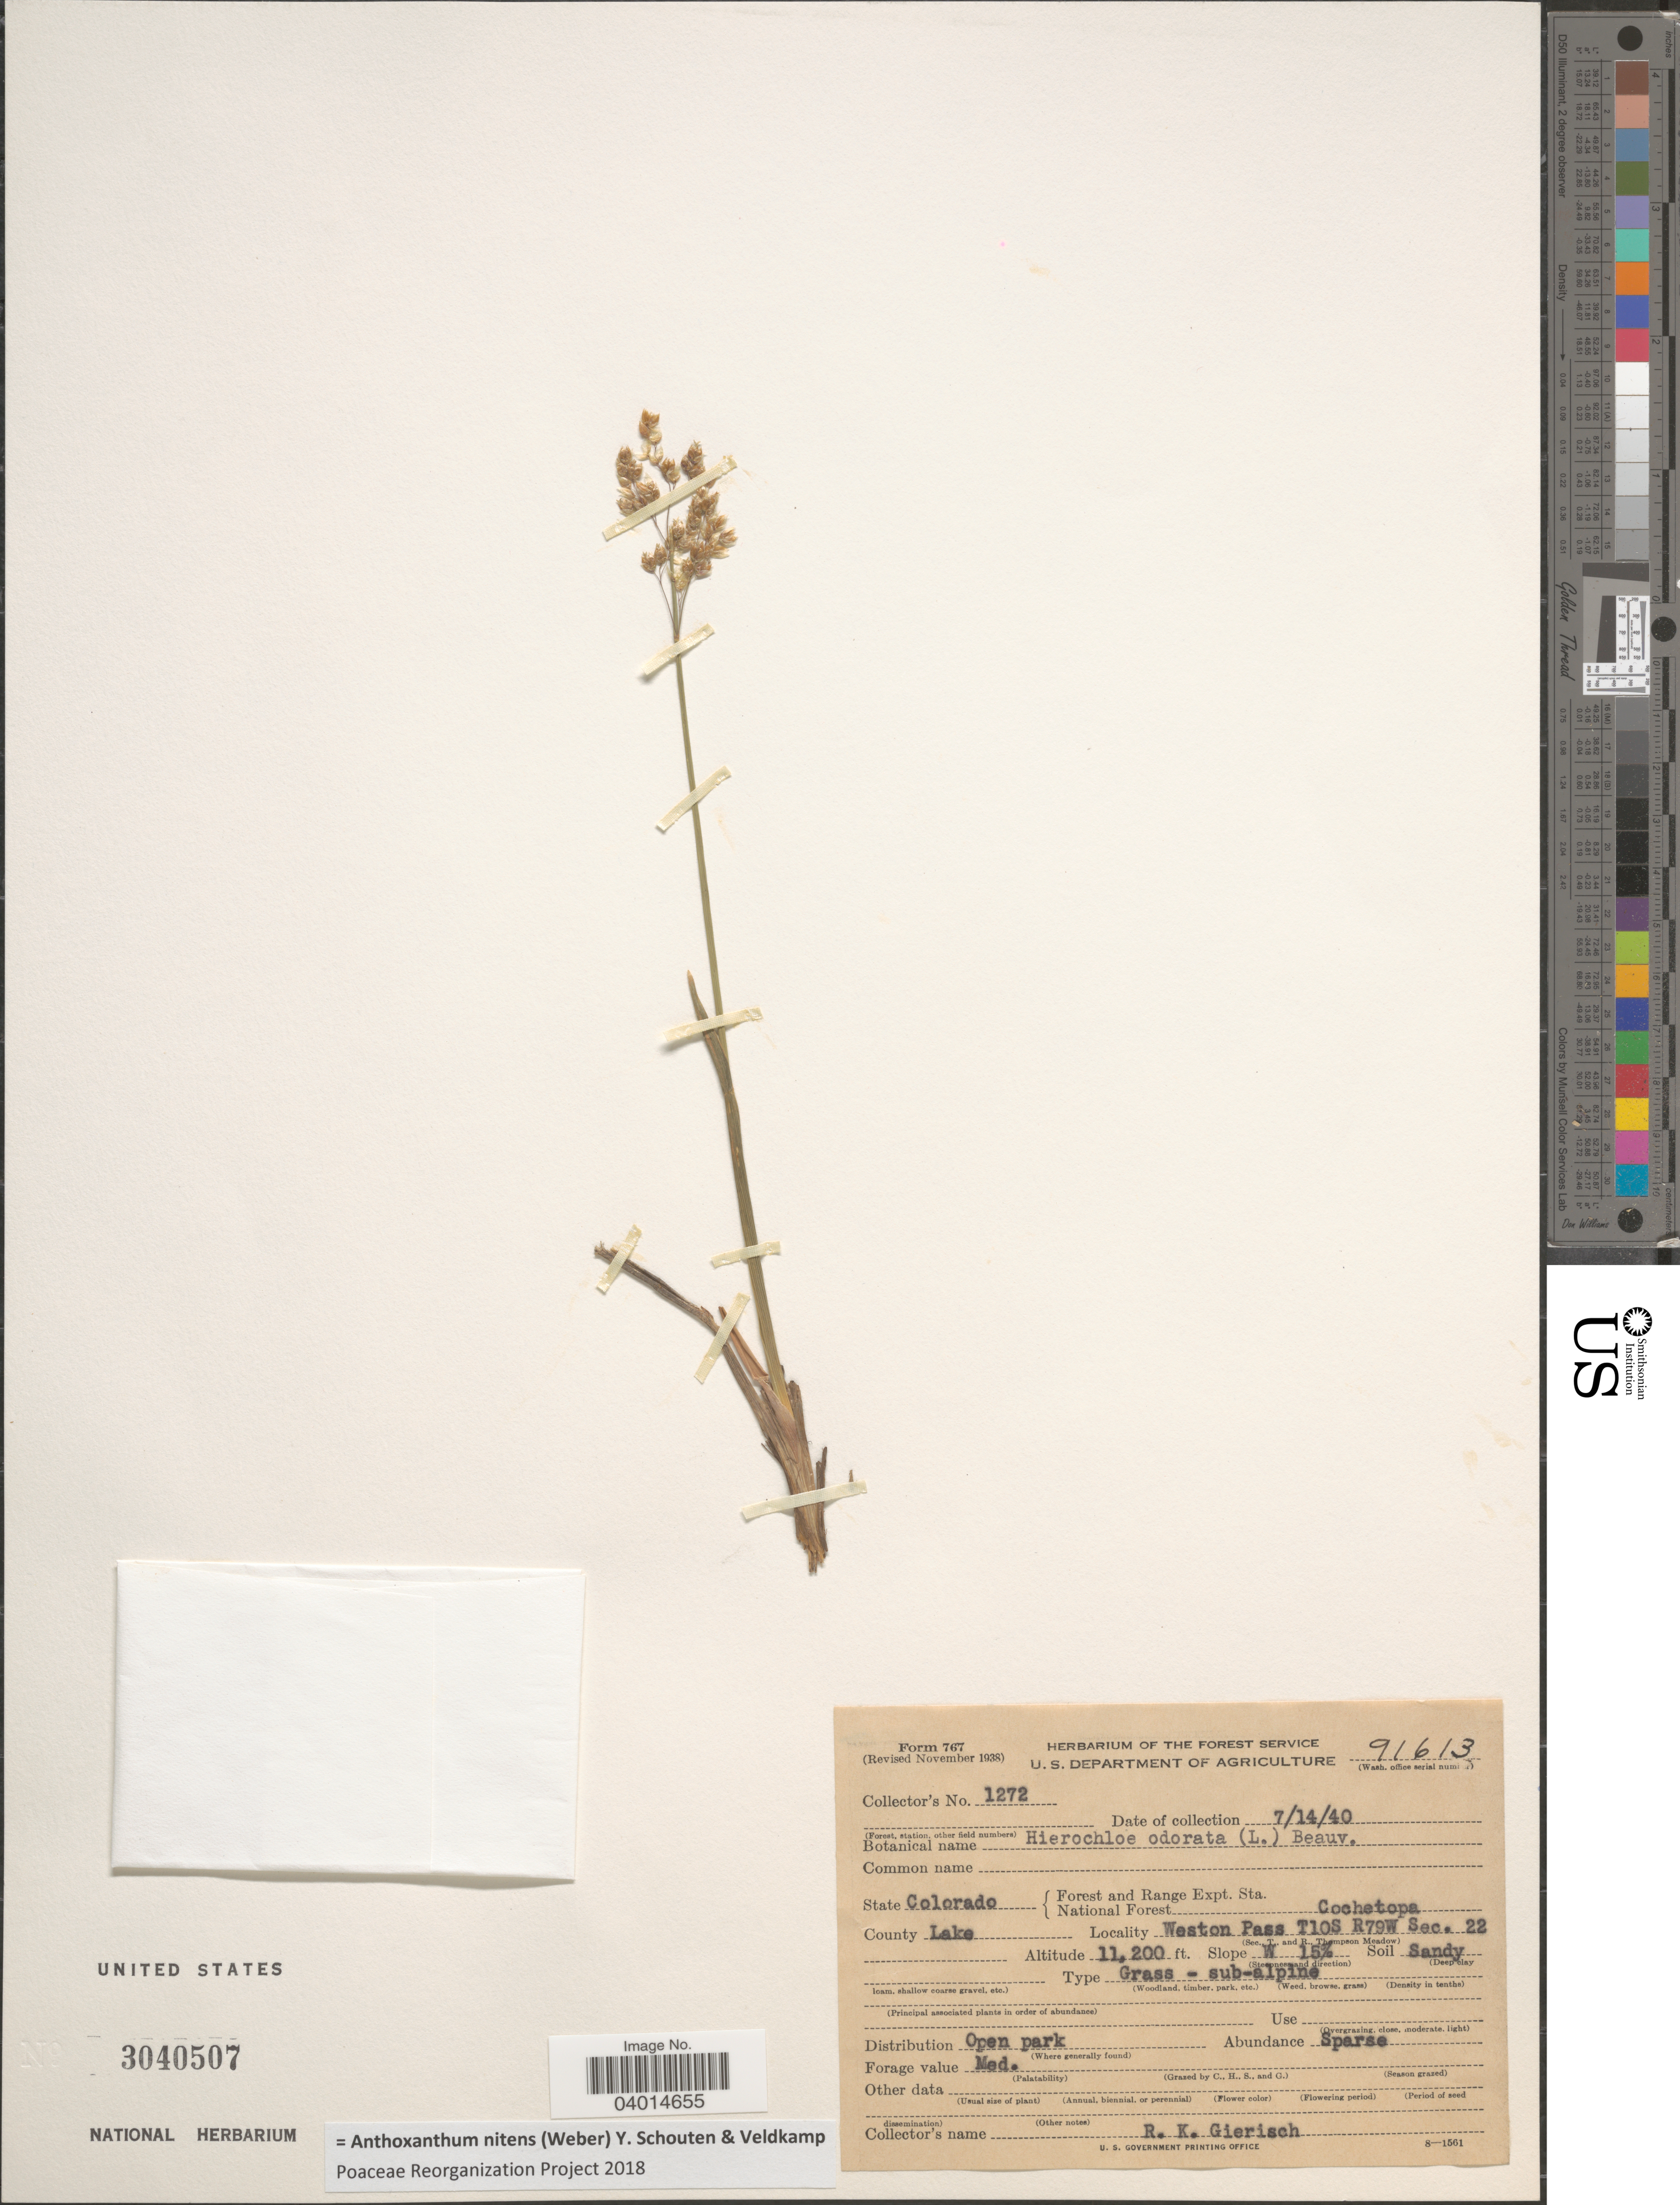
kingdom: Plantae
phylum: Tracheophyta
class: Liliopsida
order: Poales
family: Poaceae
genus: Anthoxanthum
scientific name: Anthoxanthum nitens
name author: (G.H. Weber) R.T.A. Schouten & Veldkamp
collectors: R. Gierisch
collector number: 1272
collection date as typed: Transcribed d/m/y: 14/7/40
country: United States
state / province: Colorado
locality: Forest and Range Expt. Sta. National Forest Cochetopa. County Lake. Weston Pass T10S R79W Sec. 22.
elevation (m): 3414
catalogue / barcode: US 3040507